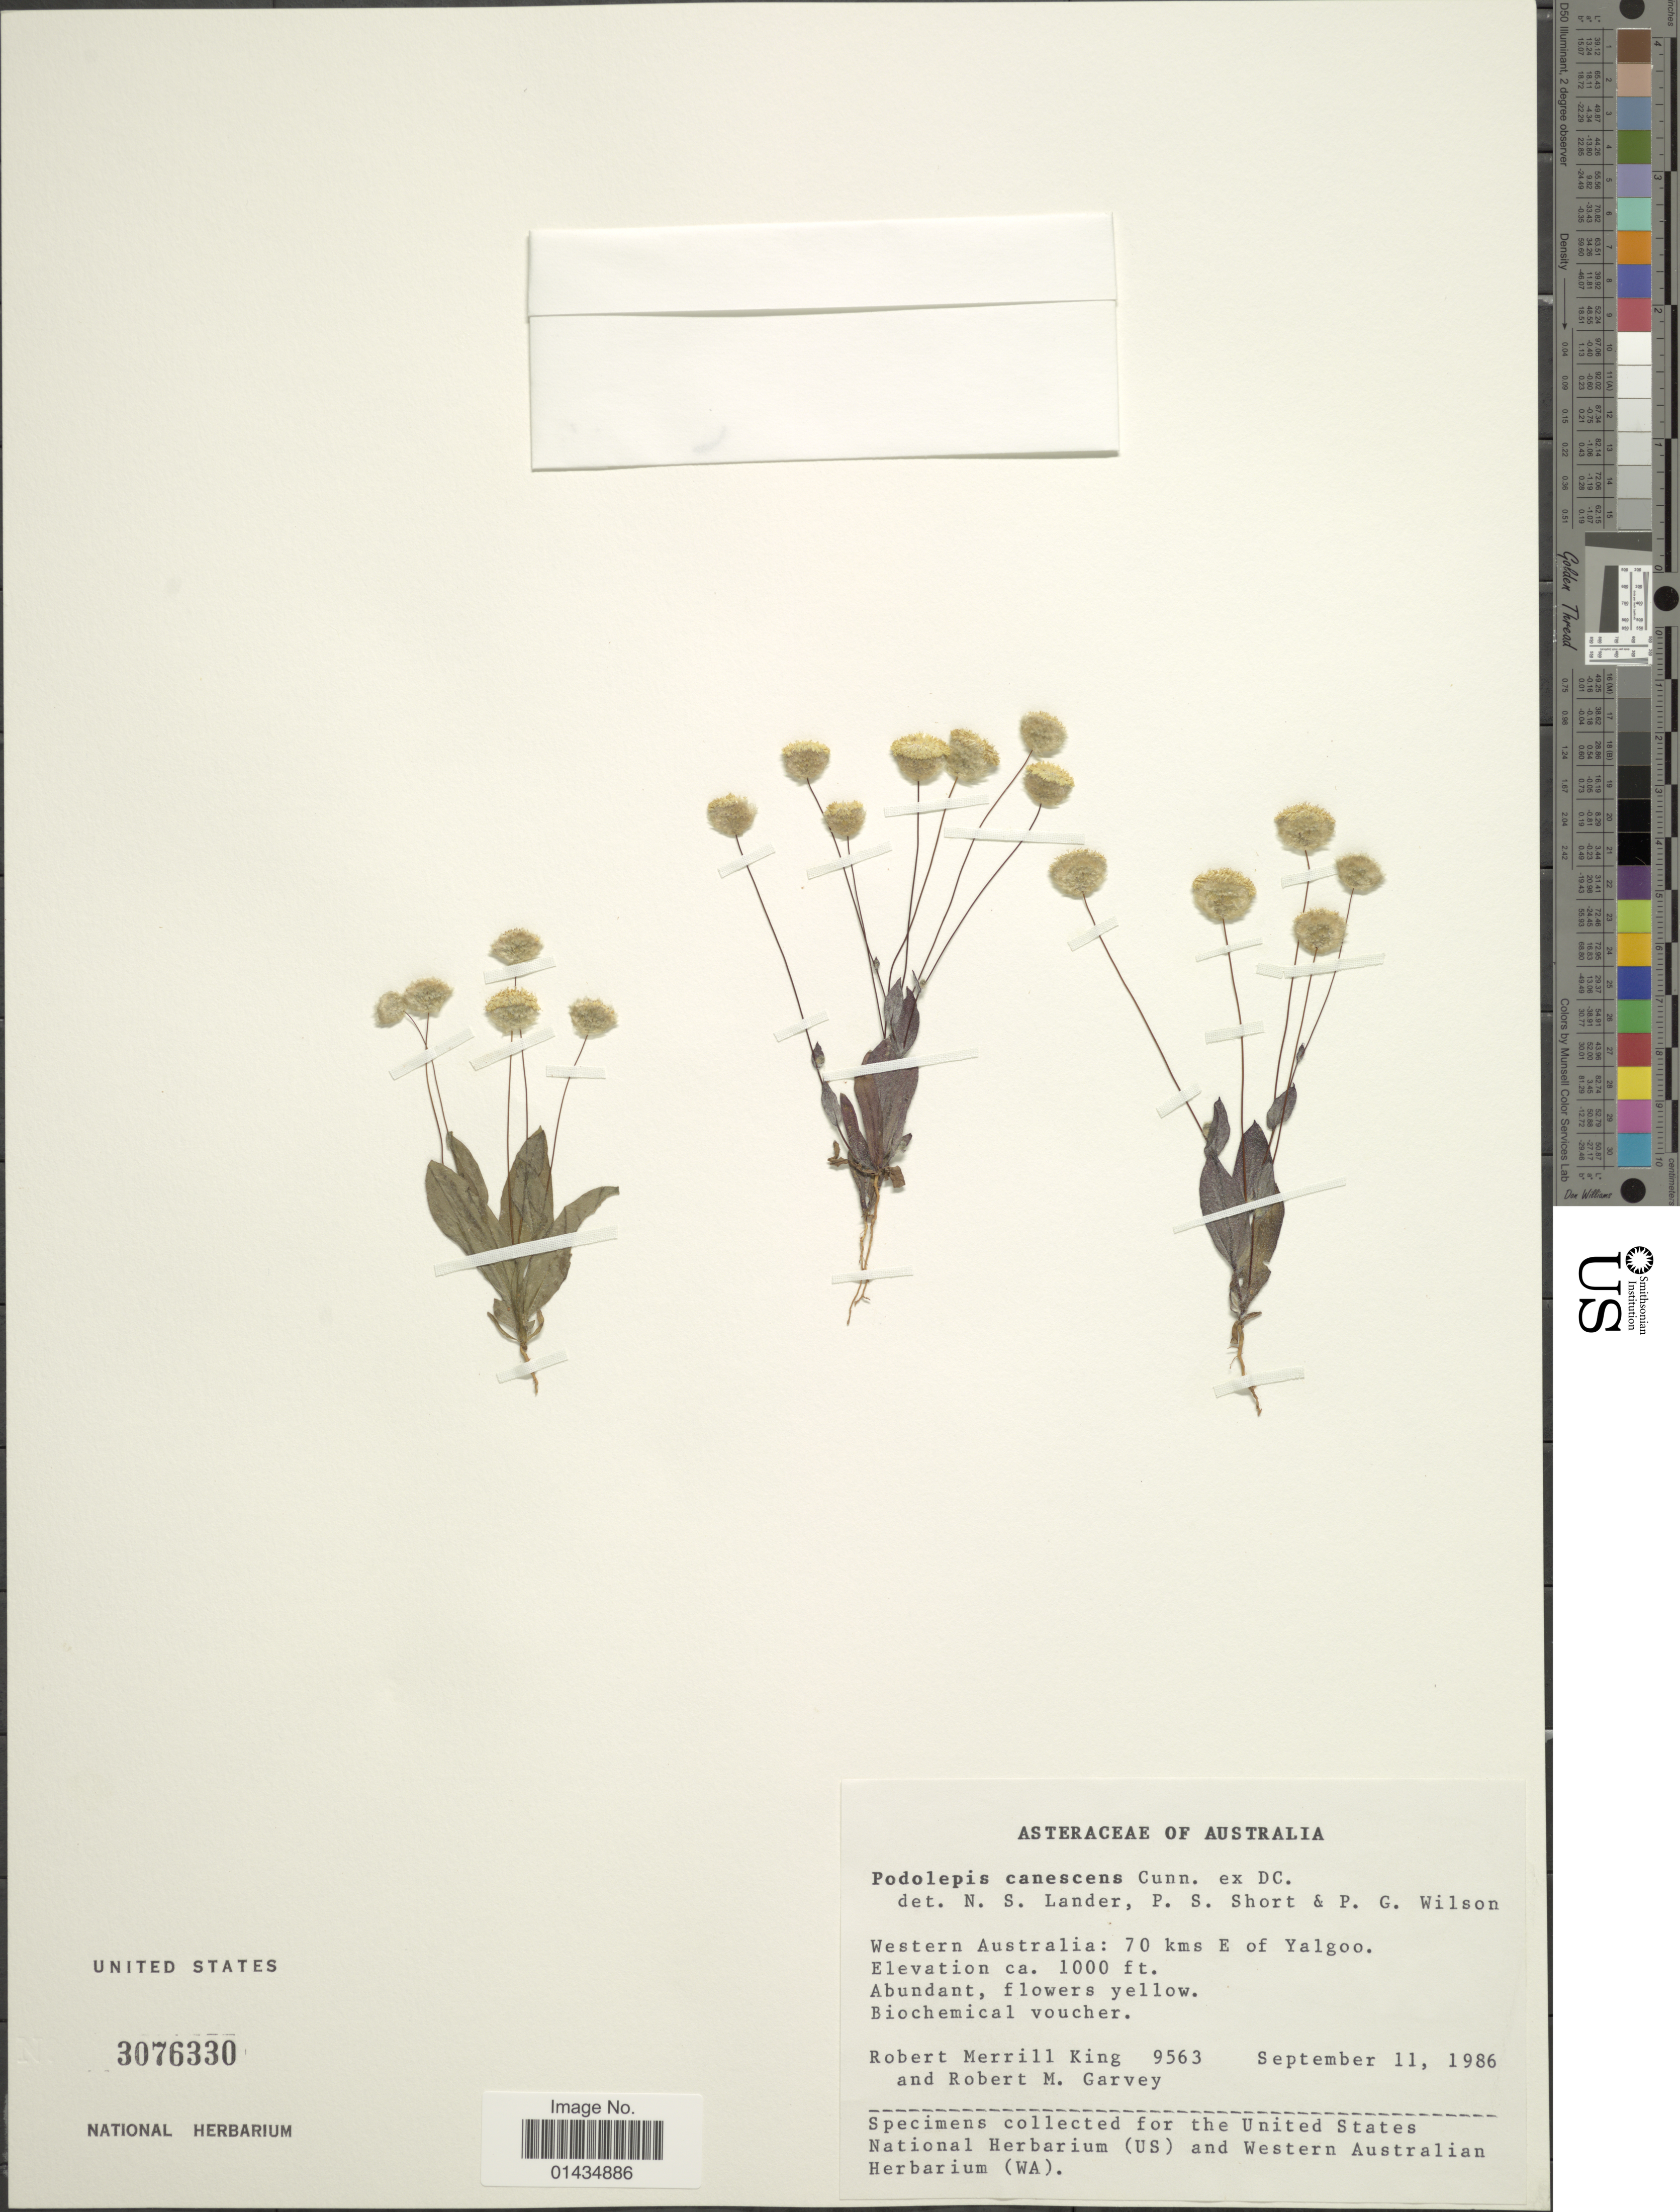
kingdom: Plantae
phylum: Tracheophyta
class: Magnoliopsida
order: Asterales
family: Asteraceae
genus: Podolepis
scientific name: Podolepis canescens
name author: A. Cunn. ex DC.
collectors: R. M. King & R. Garvey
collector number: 9563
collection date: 1986-09-11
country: Australia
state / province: Western Australia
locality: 70 kms E of Yalgoo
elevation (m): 305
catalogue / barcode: US 3076330